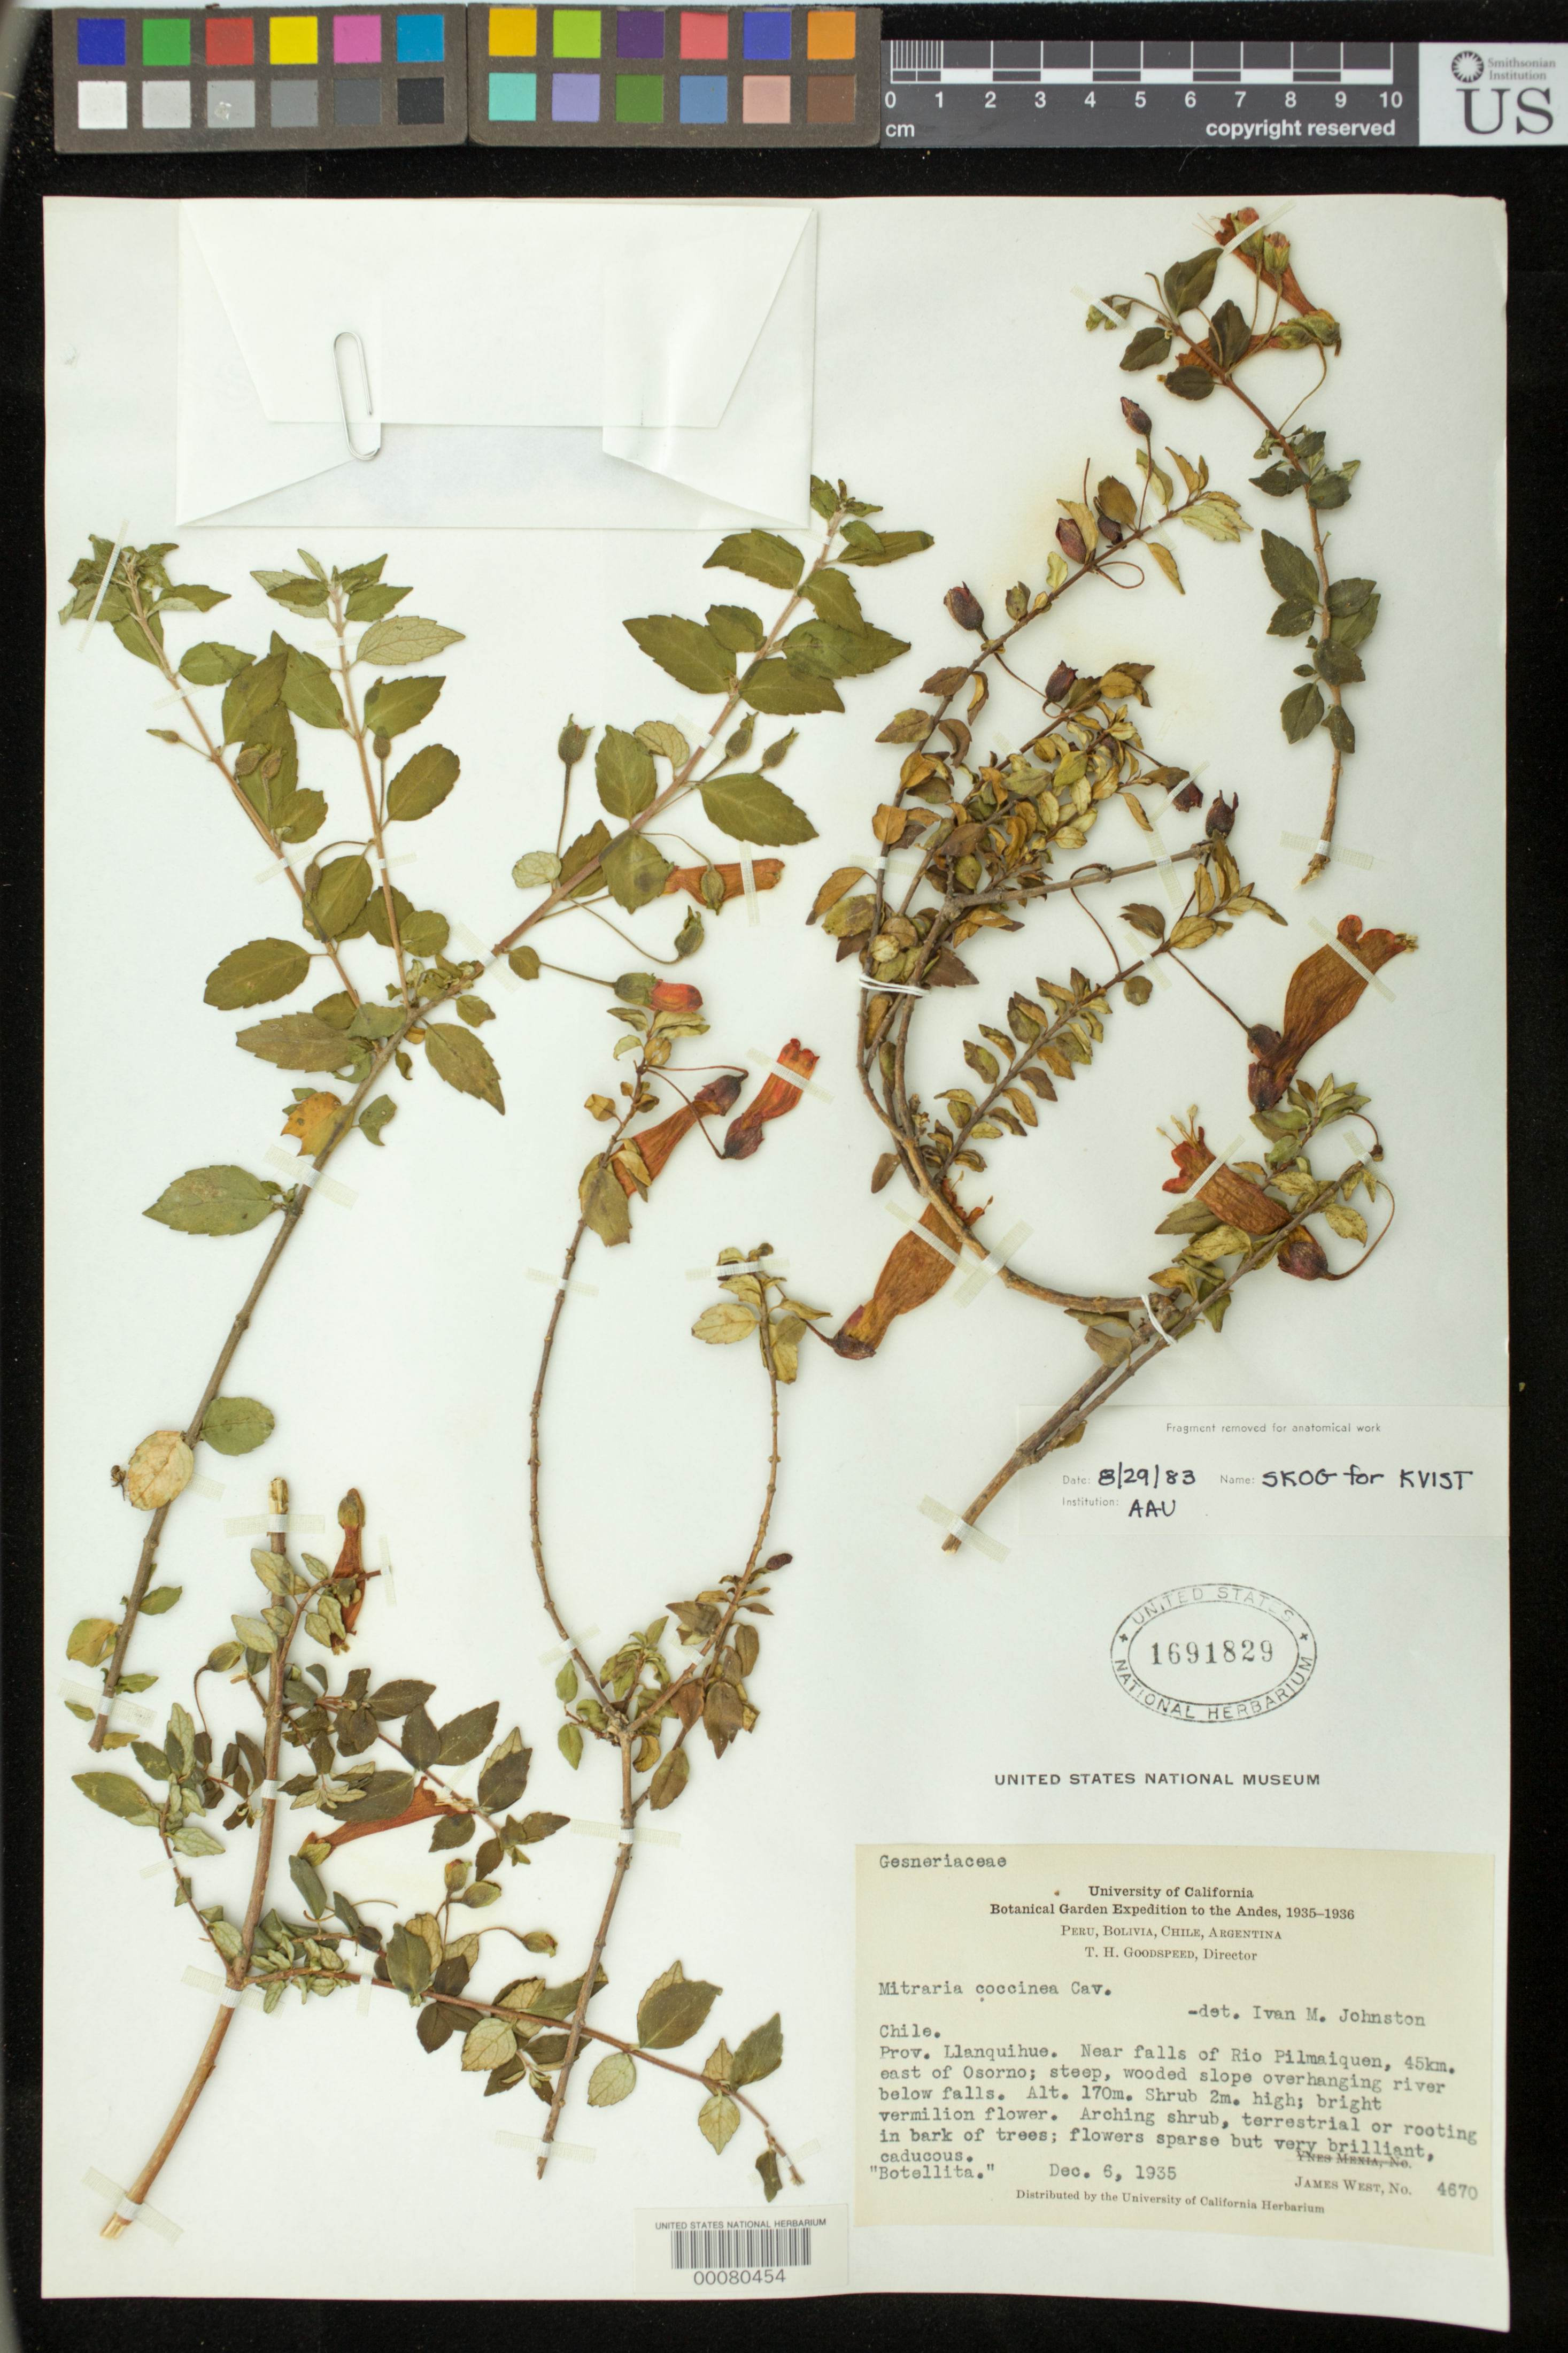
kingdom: Plantae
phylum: Tracheophyta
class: Magnoliopsida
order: Lamiales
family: Gesneriaceae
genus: Mitraria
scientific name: Mitraria coccinea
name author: Cav.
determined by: Skog, Laurence E.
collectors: J. West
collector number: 4670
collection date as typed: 06 Dec 1935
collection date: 1935-12-06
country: Chile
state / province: Los Lagos (X)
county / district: Llanquihue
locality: Near falls of Rio Pilmaiquen, 45 km E of Osorno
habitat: Steep, wooded slope overhanging river below falls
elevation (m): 170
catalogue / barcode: US 1619829